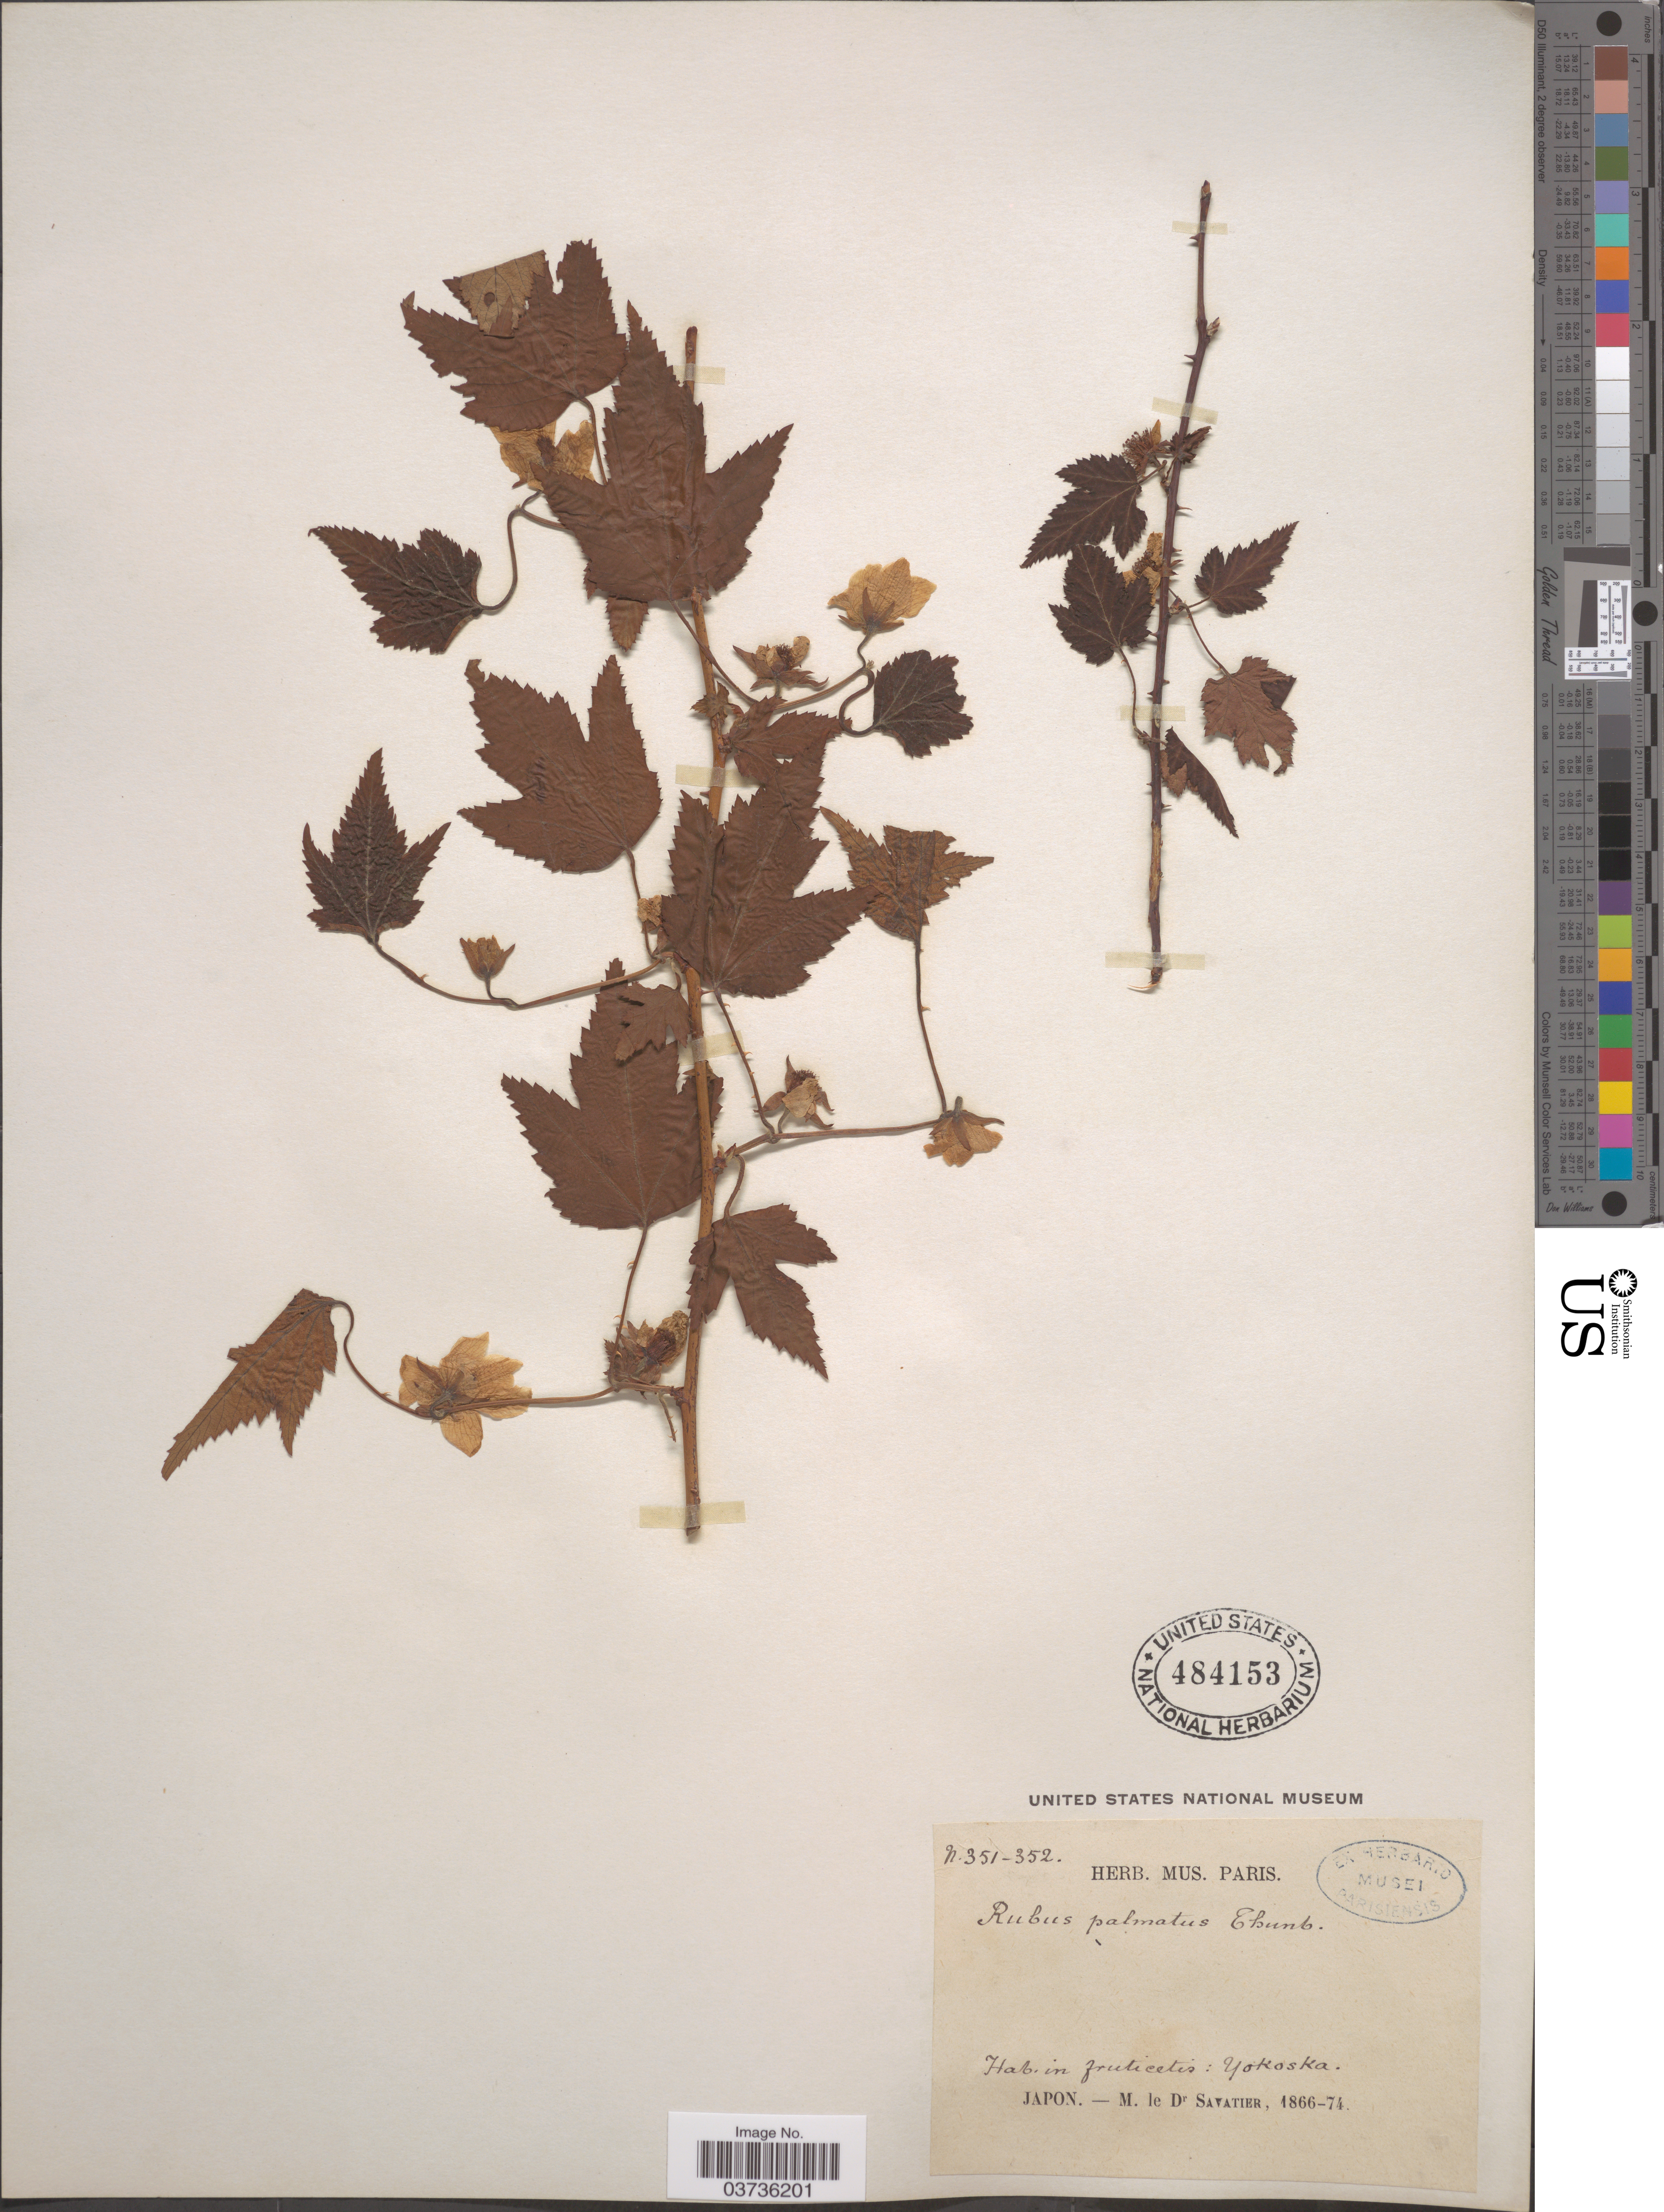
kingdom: Plantae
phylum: Tracheophyta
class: Magnoliopsida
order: Rosales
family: Rosaceae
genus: Rubus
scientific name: Rubus palmatus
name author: Thunb.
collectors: M. Savatier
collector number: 351-352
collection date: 1866/1874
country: Japan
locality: Yokoska.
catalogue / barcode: US 484153